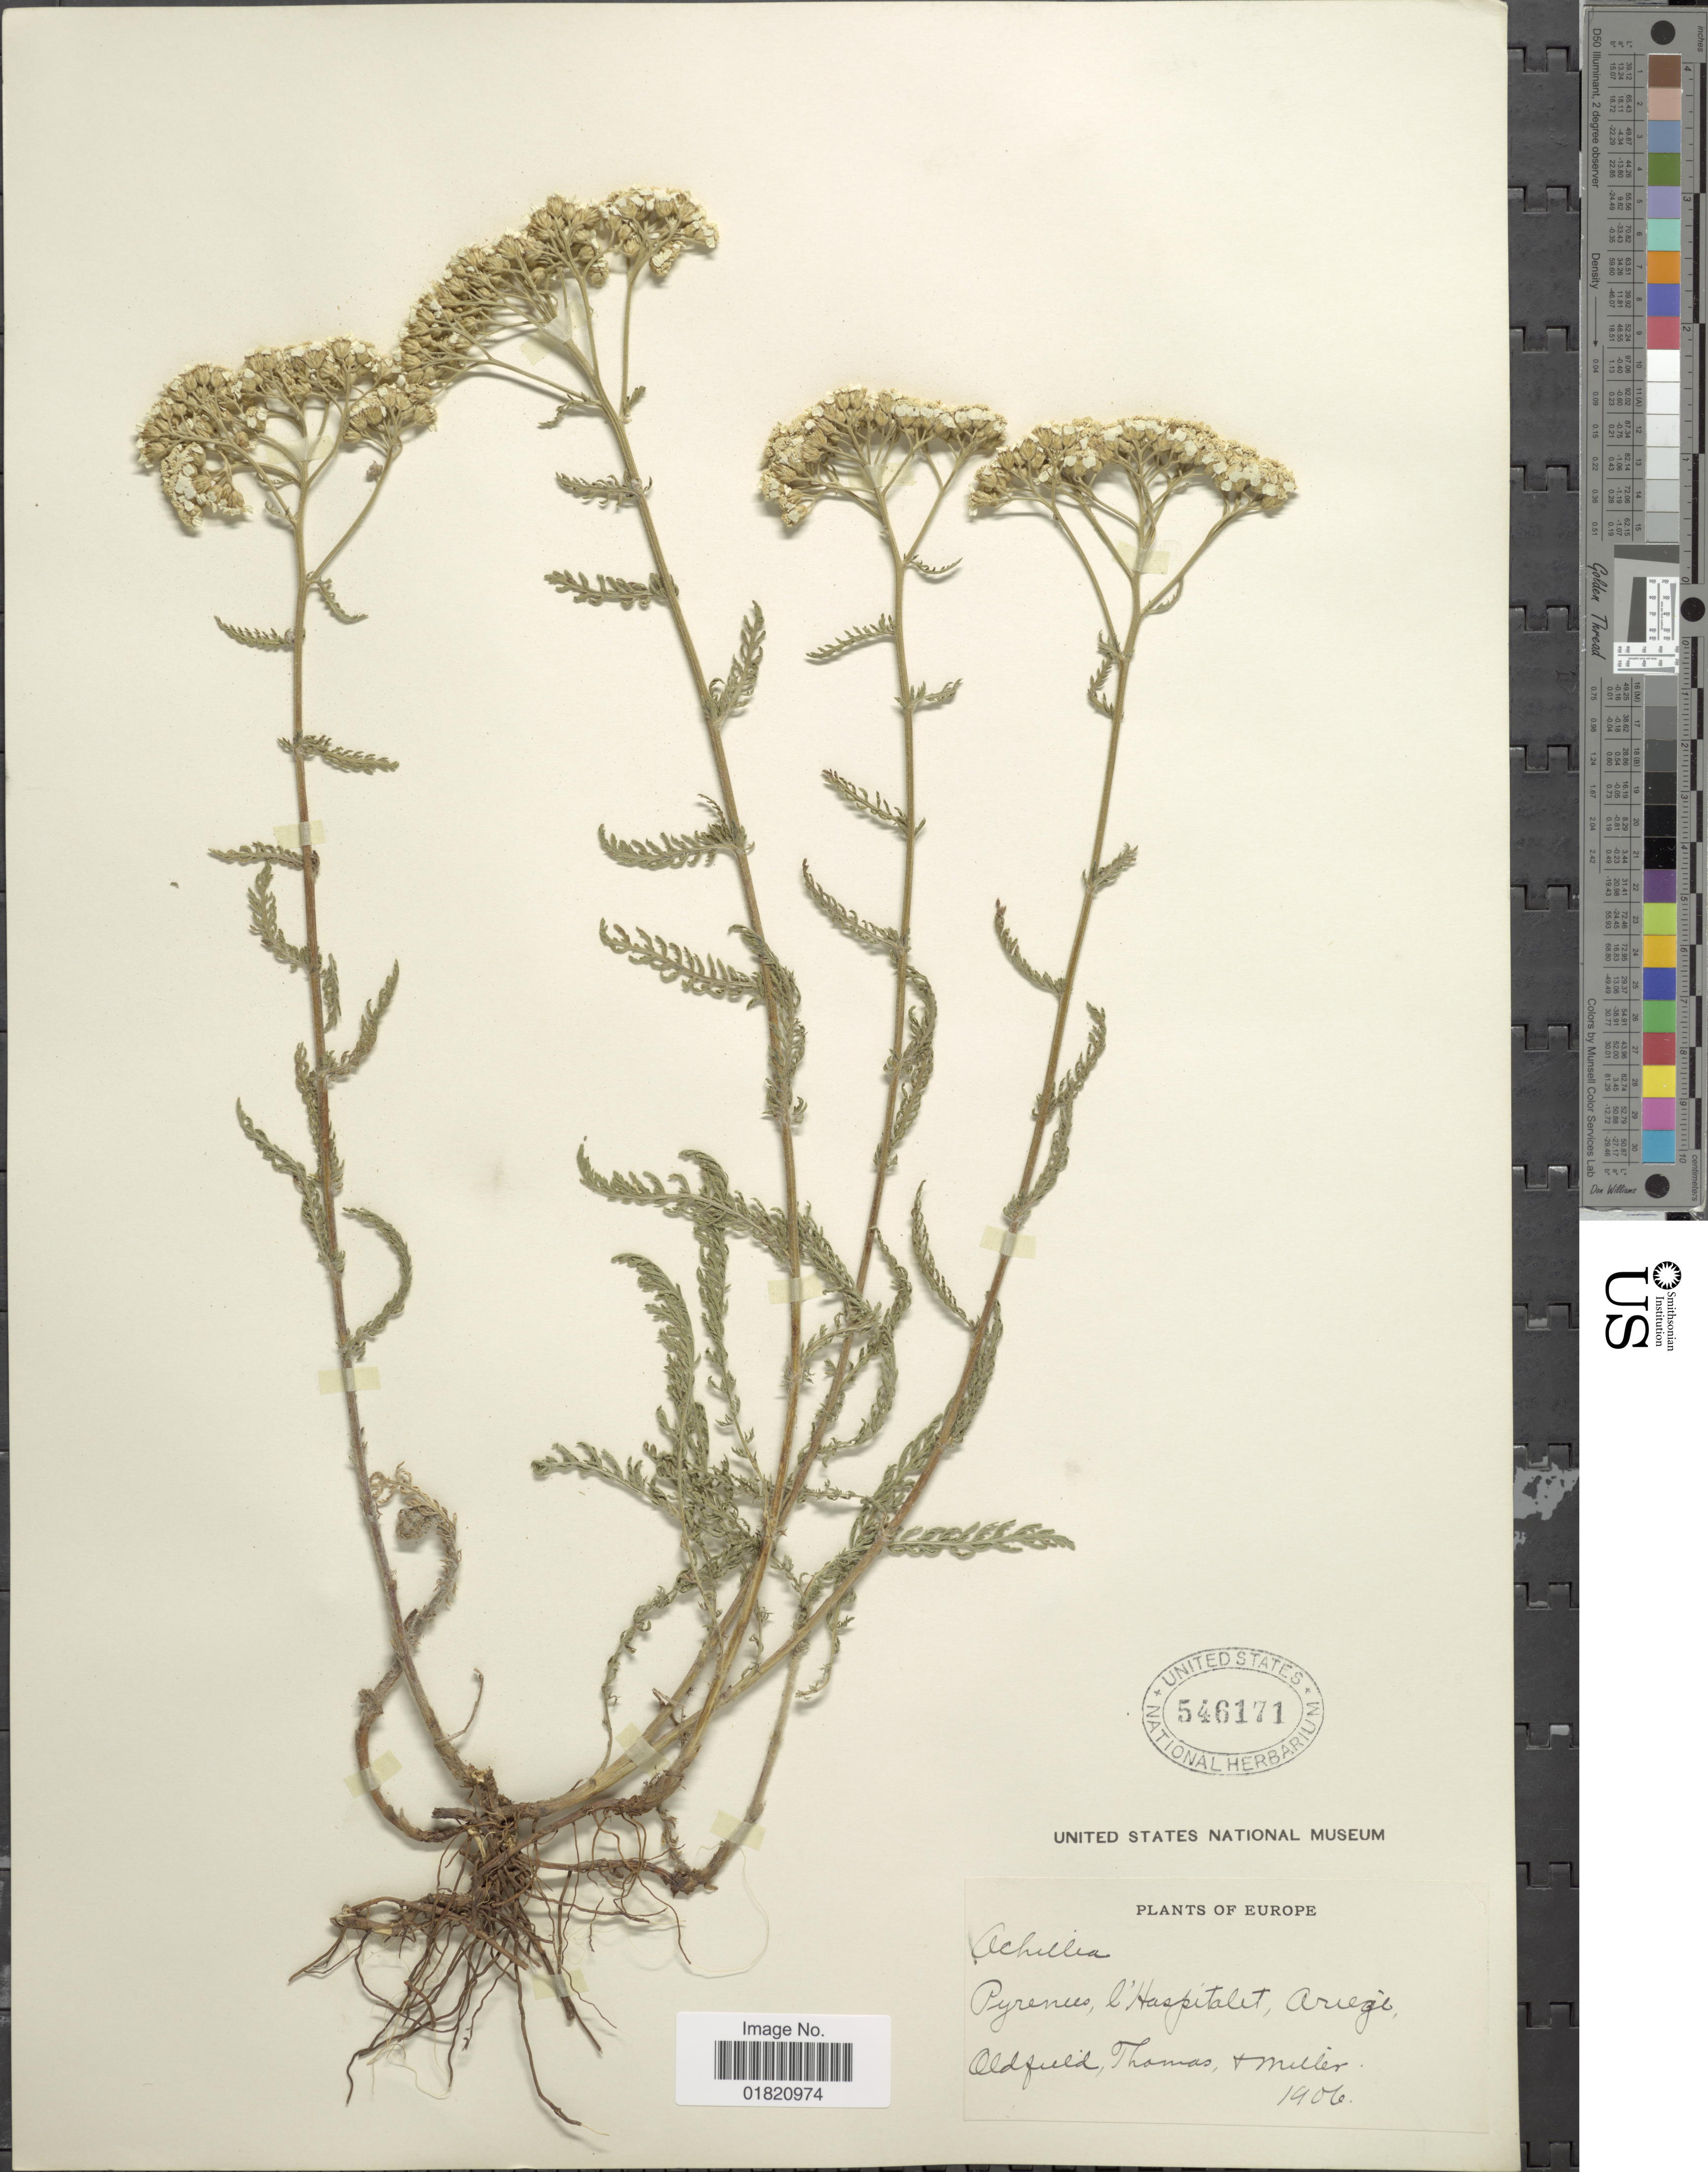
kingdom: Plantae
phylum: Tracheophyta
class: Magnoliopsida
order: Asterales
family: Asteraceae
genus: Achillea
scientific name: Achillea sp.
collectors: -- Thomas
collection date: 1906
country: France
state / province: Occitanie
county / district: Ariège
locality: Europe. Pyrenees, l'Haspitalet, Ariege, Oldfield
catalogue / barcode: US 546171